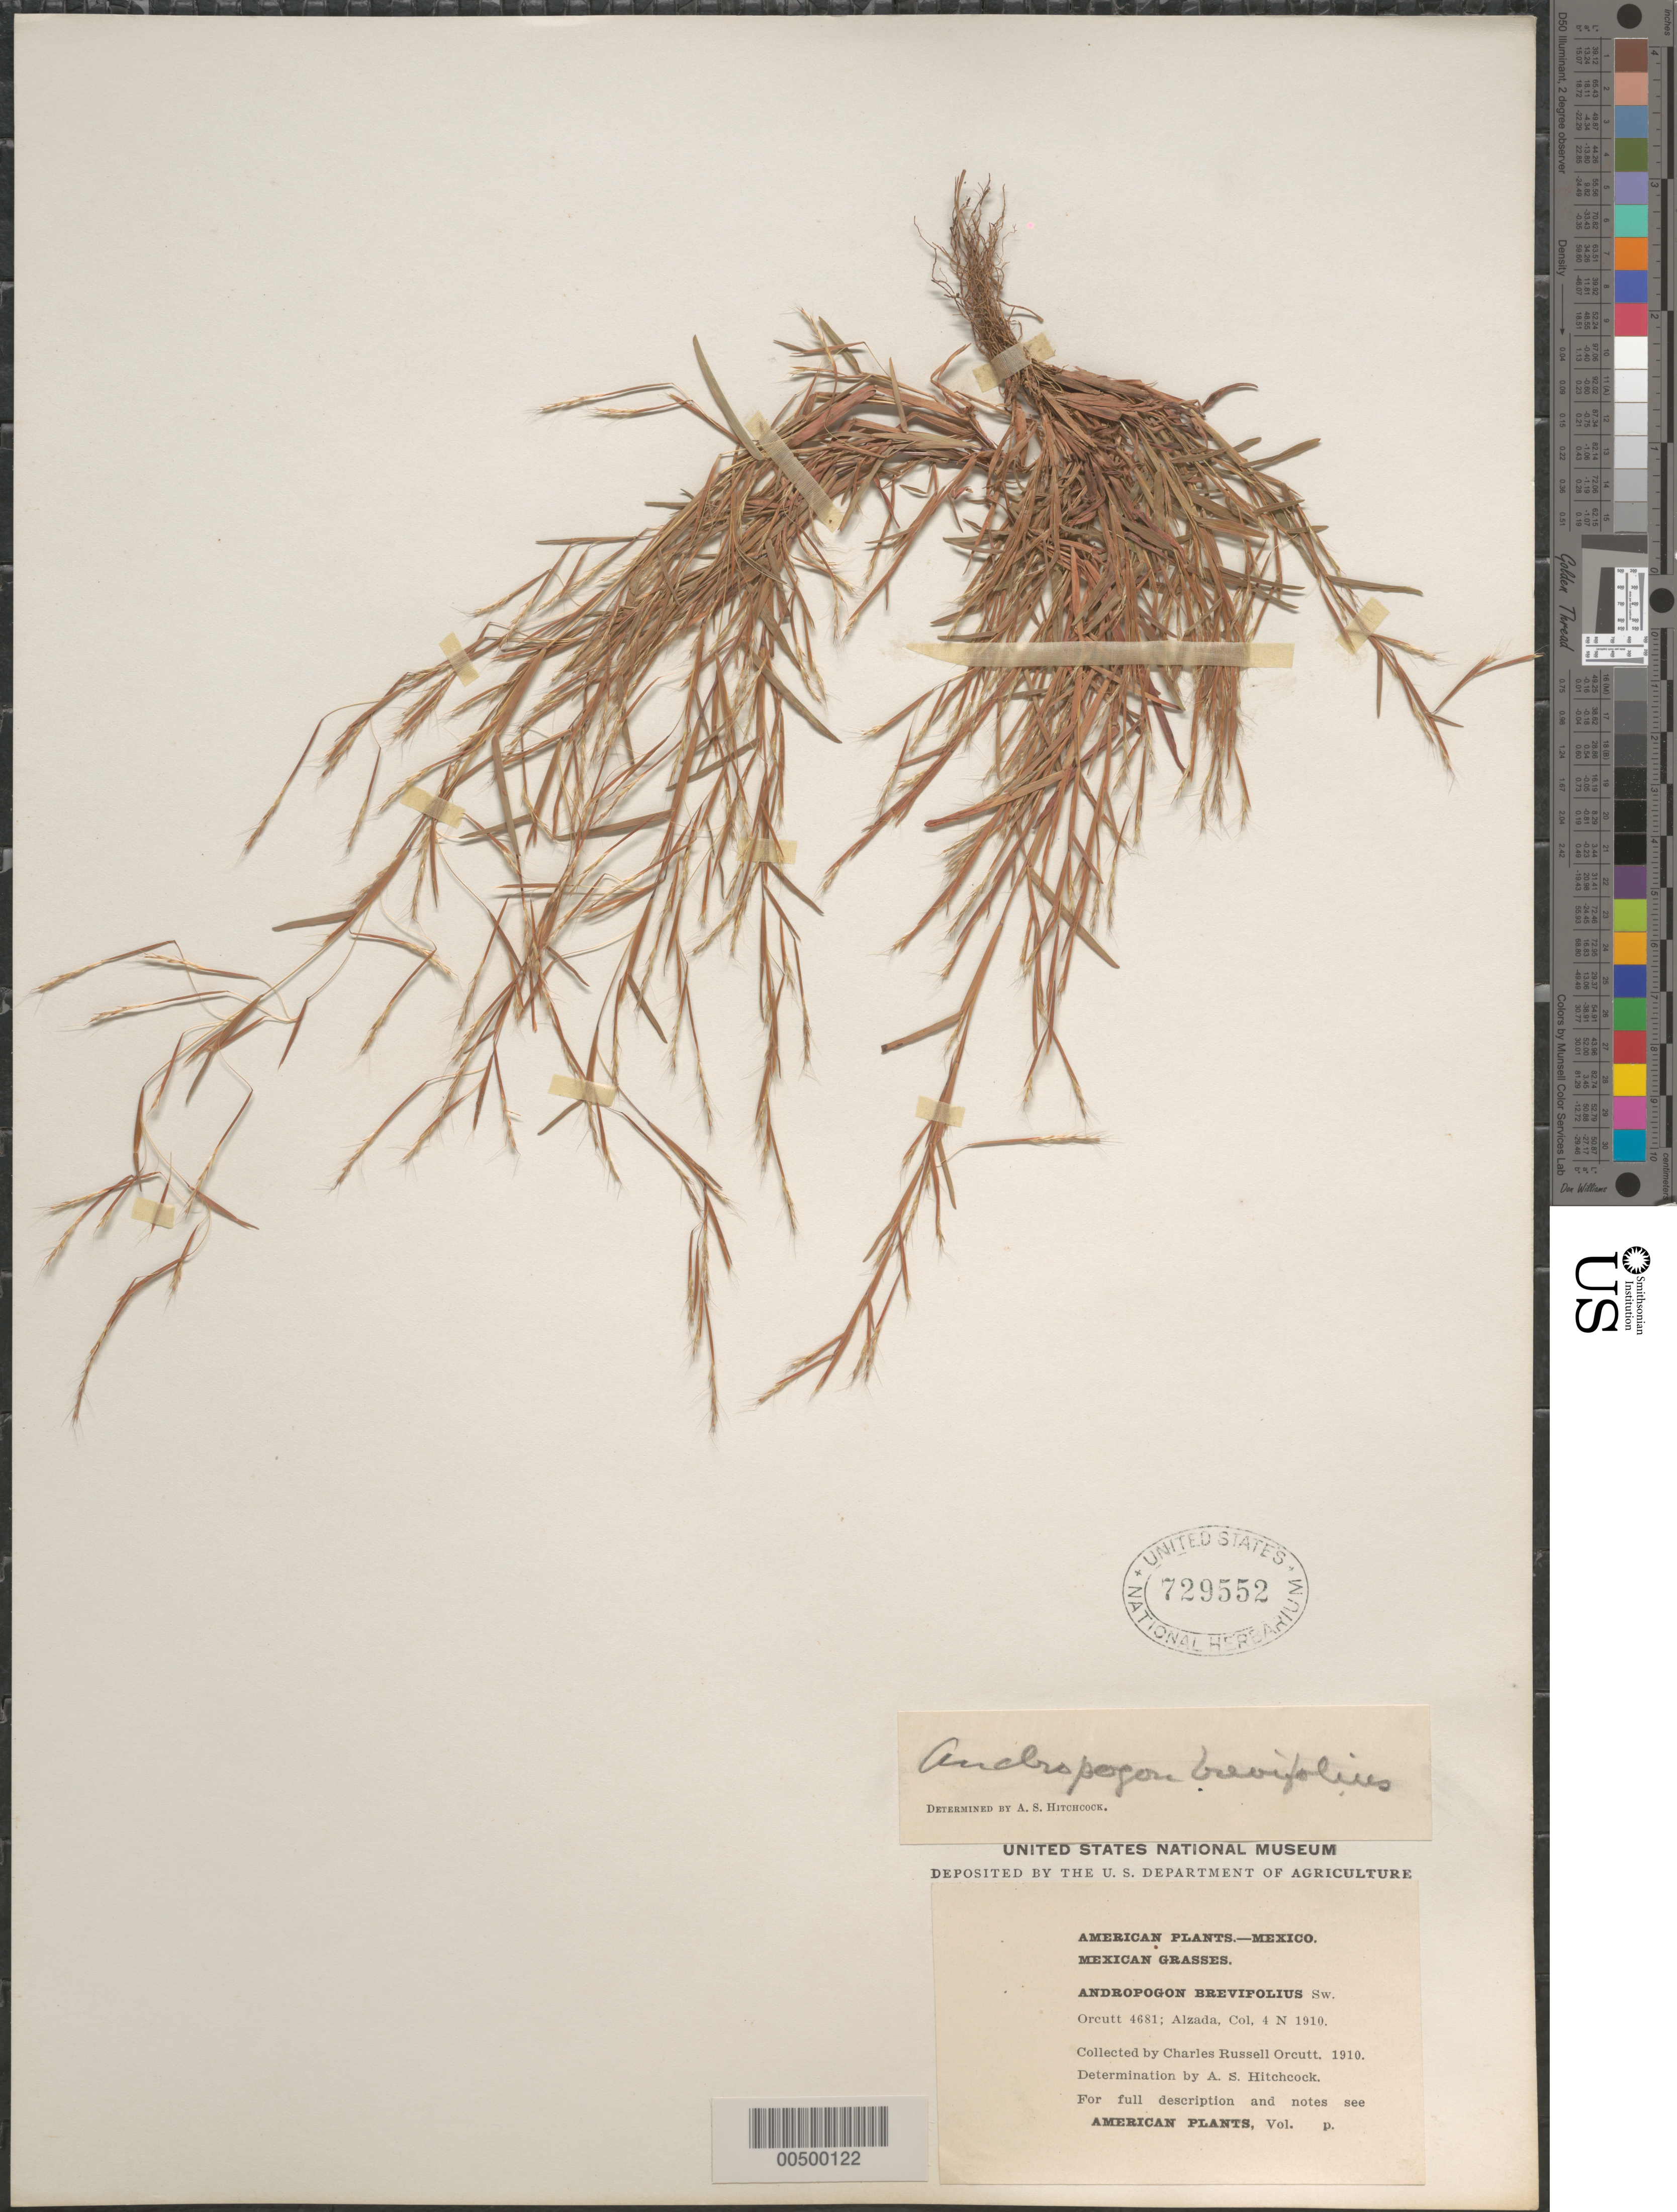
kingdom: Plantae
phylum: Tracheophyta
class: Liliopsida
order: Poales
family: Poaceae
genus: Schizachyrium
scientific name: Schizachyrium brevifolium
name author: (Sw.) Nees ex Büse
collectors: C. R. Orcutt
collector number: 4681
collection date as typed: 4 Nov 1910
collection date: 1910-11-04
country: Mexico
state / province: Colima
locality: Alzada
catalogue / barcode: US 729552